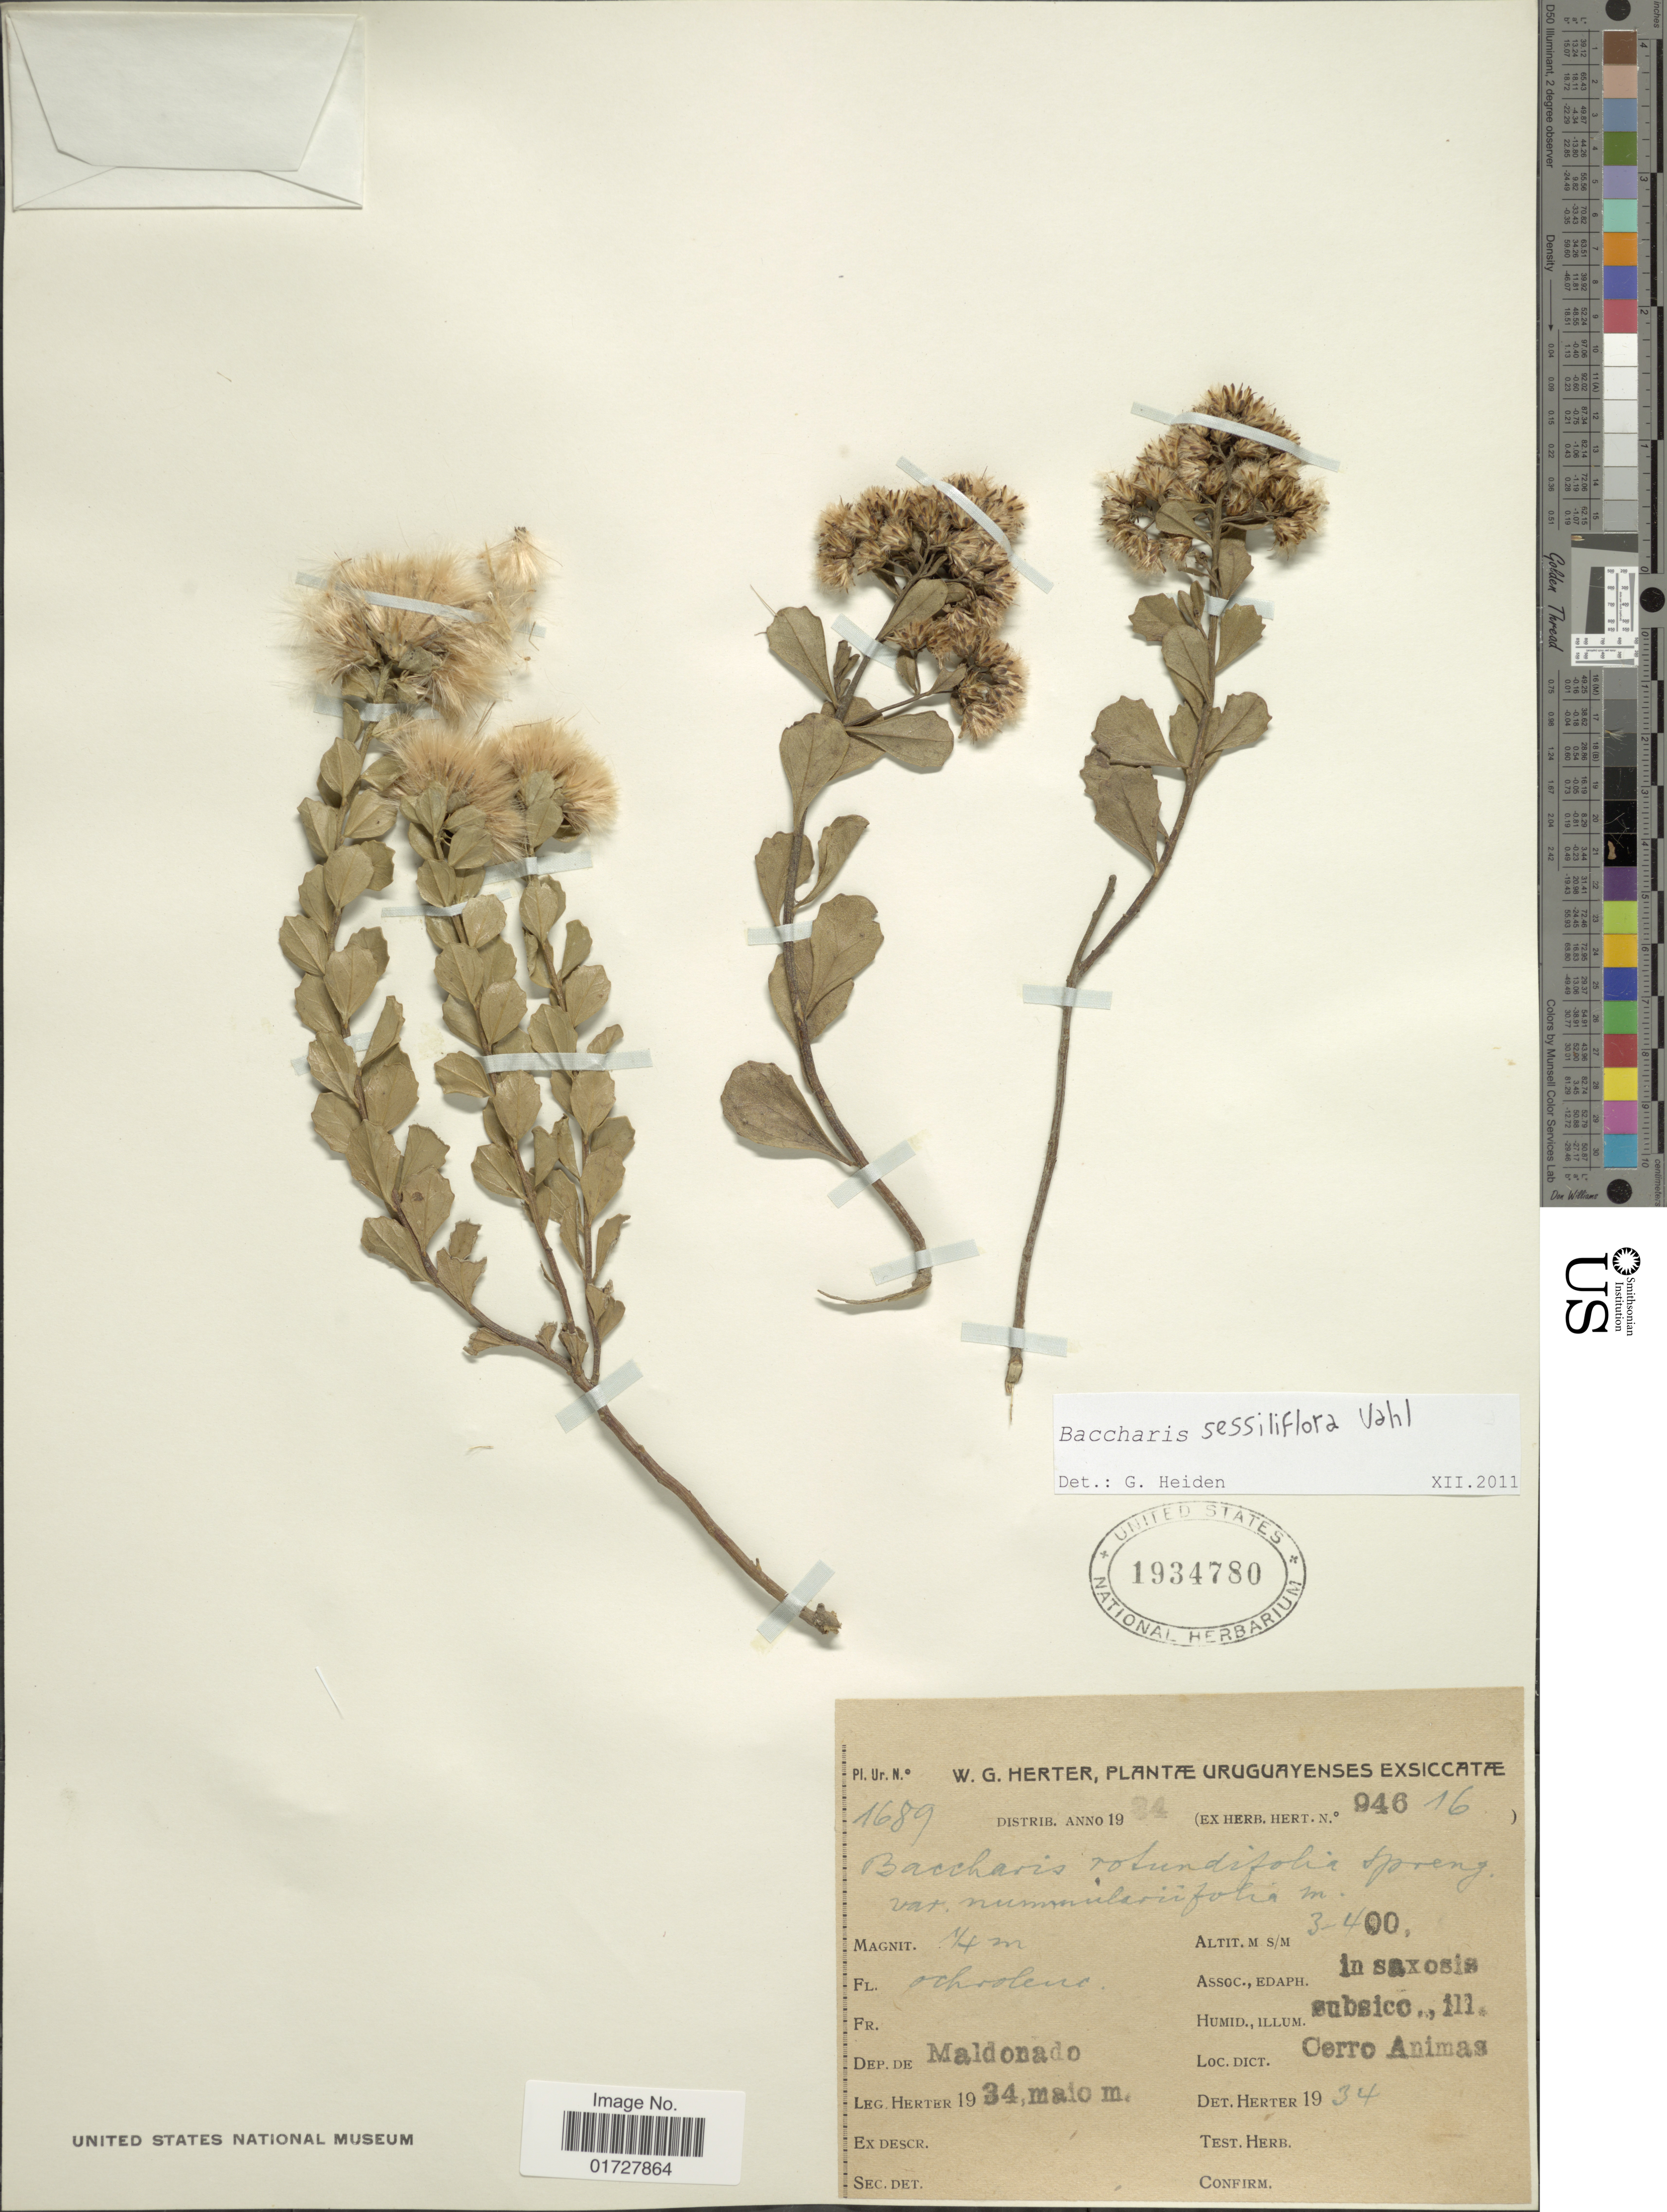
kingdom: Plantae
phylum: Tracheophyta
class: Magnoliopsida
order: Asterales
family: Asteraceae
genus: Baccharis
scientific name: Baccharis sessiliflora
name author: Vahl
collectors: W. G. Herter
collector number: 1689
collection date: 1934-05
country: Uruguay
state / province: Maldonado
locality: Cerro Animas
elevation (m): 300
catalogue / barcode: US 1934780